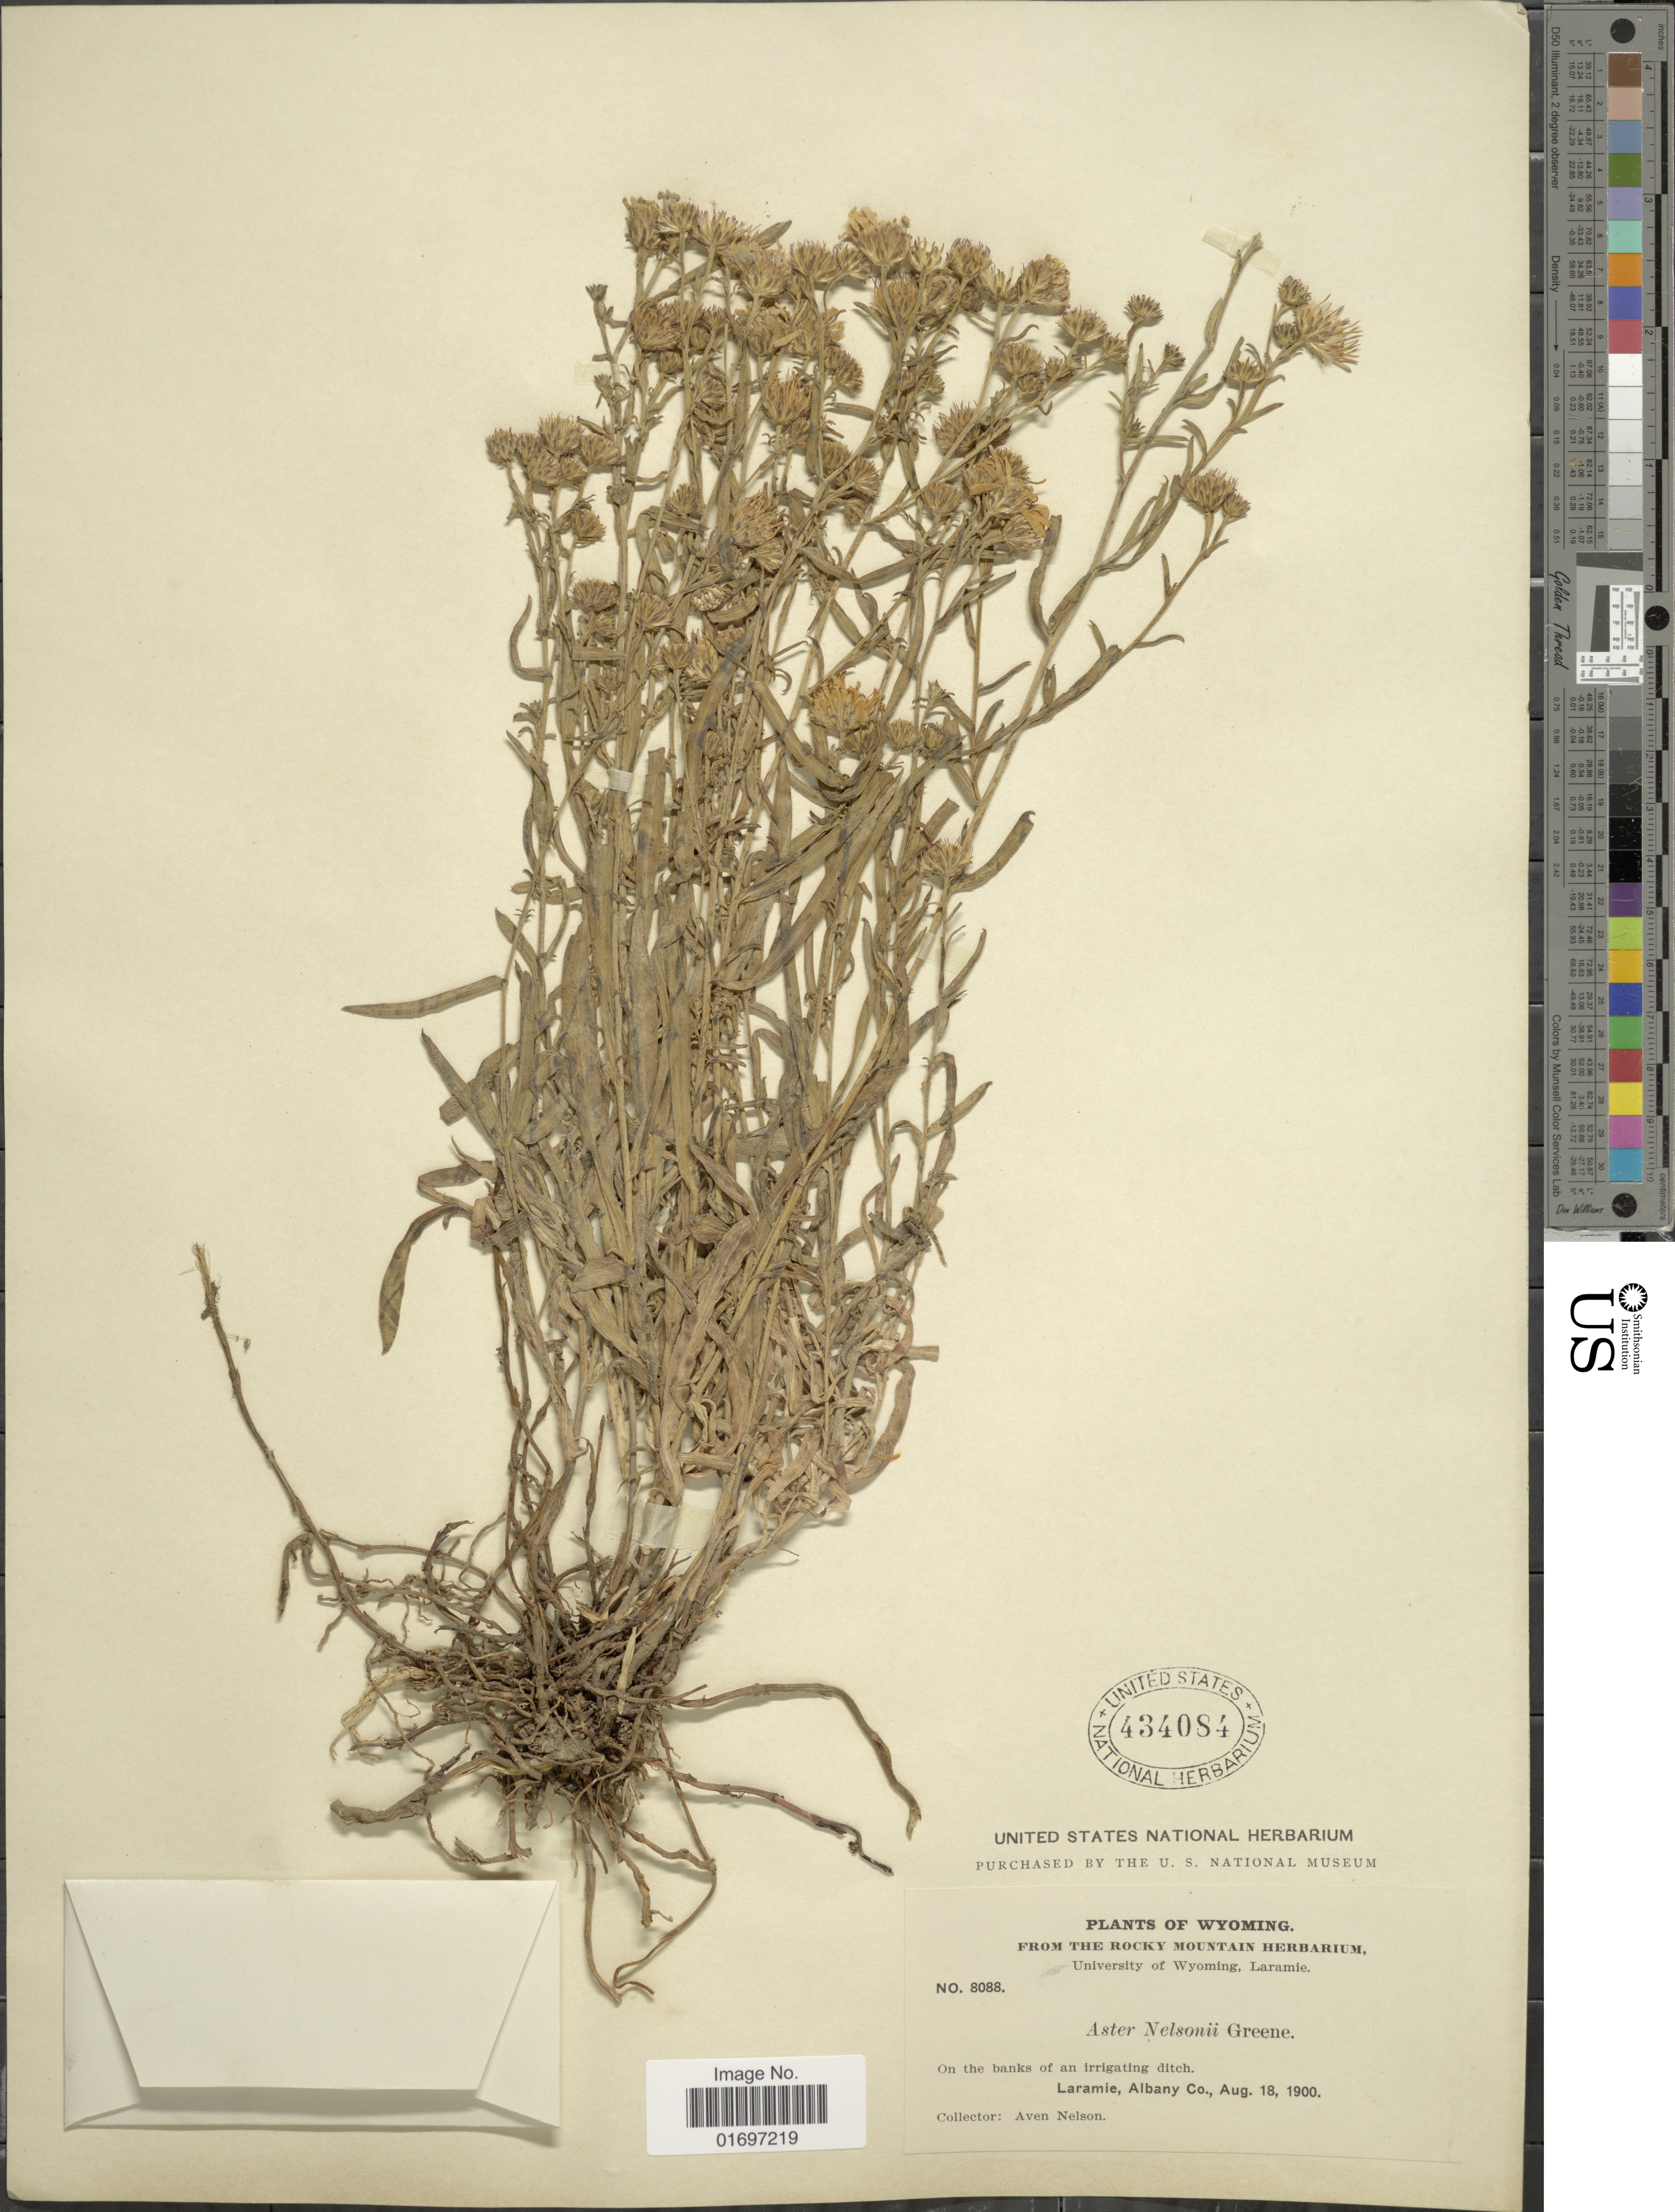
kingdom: Plantae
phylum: Tracheophyta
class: Magnoliopsida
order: Asterales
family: Asteraceae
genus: Symphyotrichum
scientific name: Symphyotrichum ascendens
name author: (Lindl.) G.L. Nesom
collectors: A. Nelson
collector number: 8088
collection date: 1900-08-18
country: United States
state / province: Wyoming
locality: Wyoming. On the banks of an irrigating ditch. Laramie, Albany Co.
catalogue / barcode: US 434084